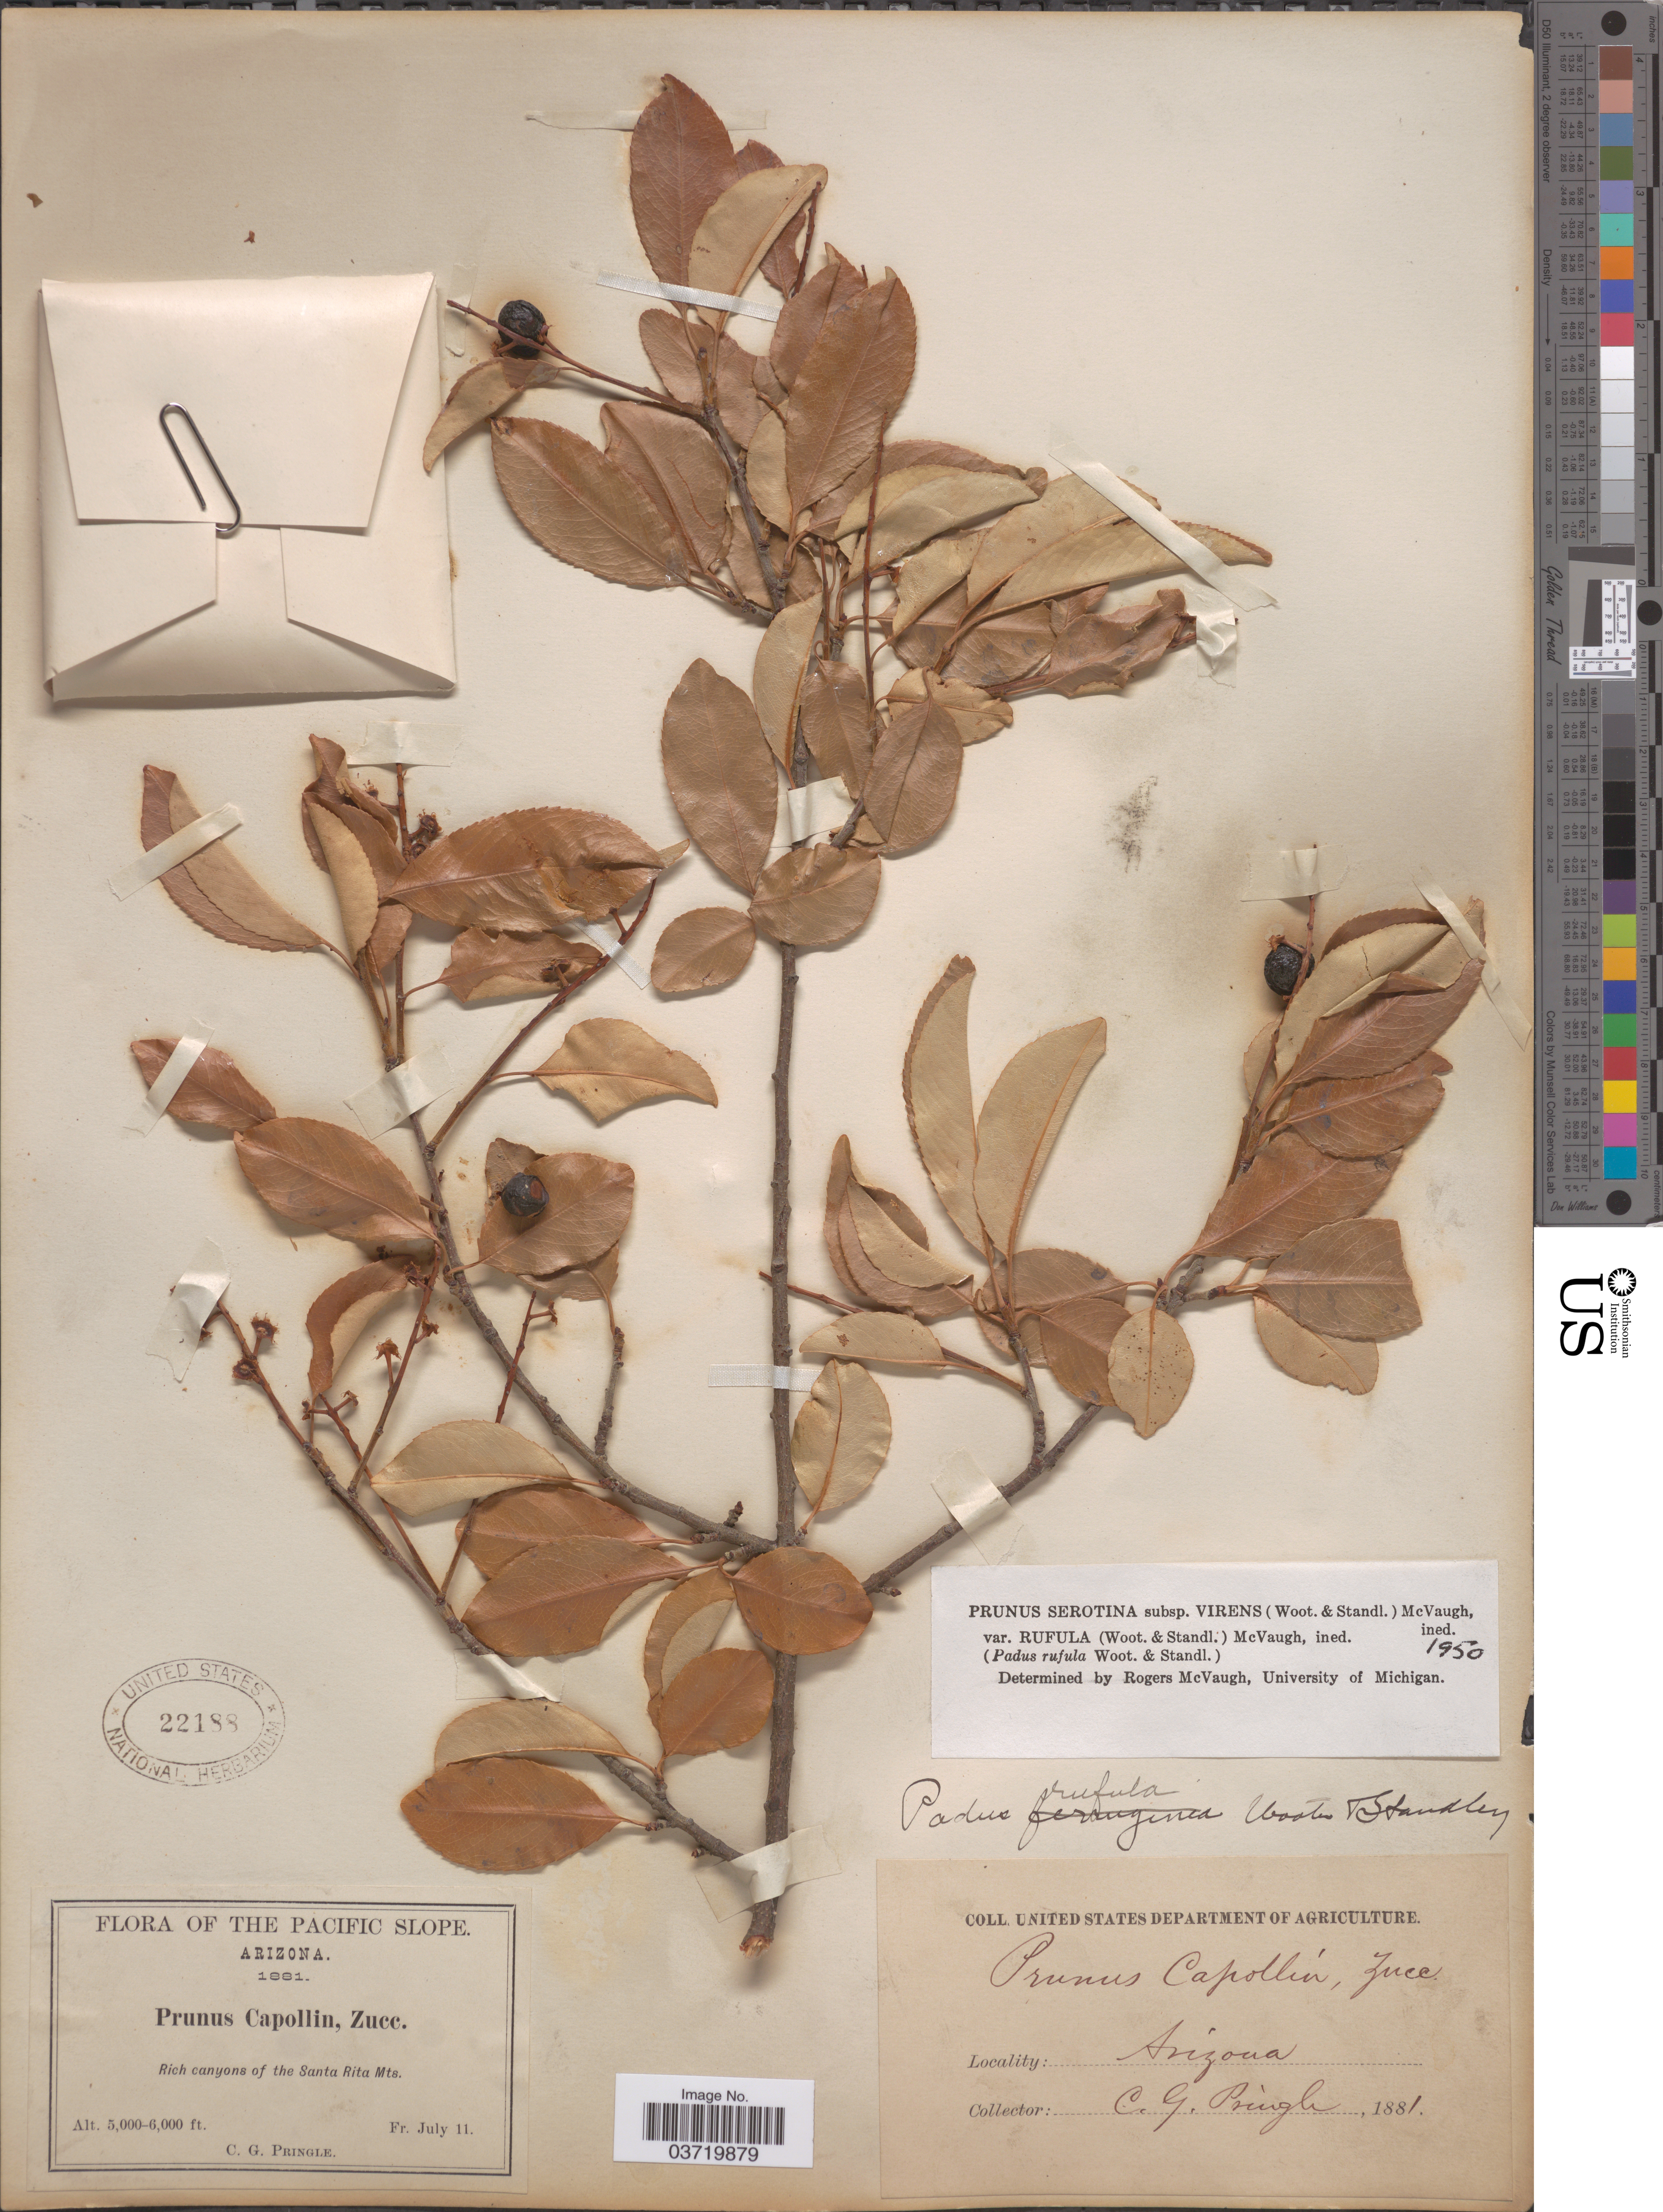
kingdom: Plantae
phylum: Tracheophyta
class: Magnoliopsida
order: Rosales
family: Rosaceae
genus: Prunus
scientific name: Prunus serotina var. rufula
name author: (Wooton & Standl.) McVaugh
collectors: C. G. Pringle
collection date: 1881-07-11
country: United States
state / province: Arizona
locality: The Pacific Slope. Rich canyons of the Santa Rita Mts.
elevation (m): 1524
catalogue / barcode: US 22188